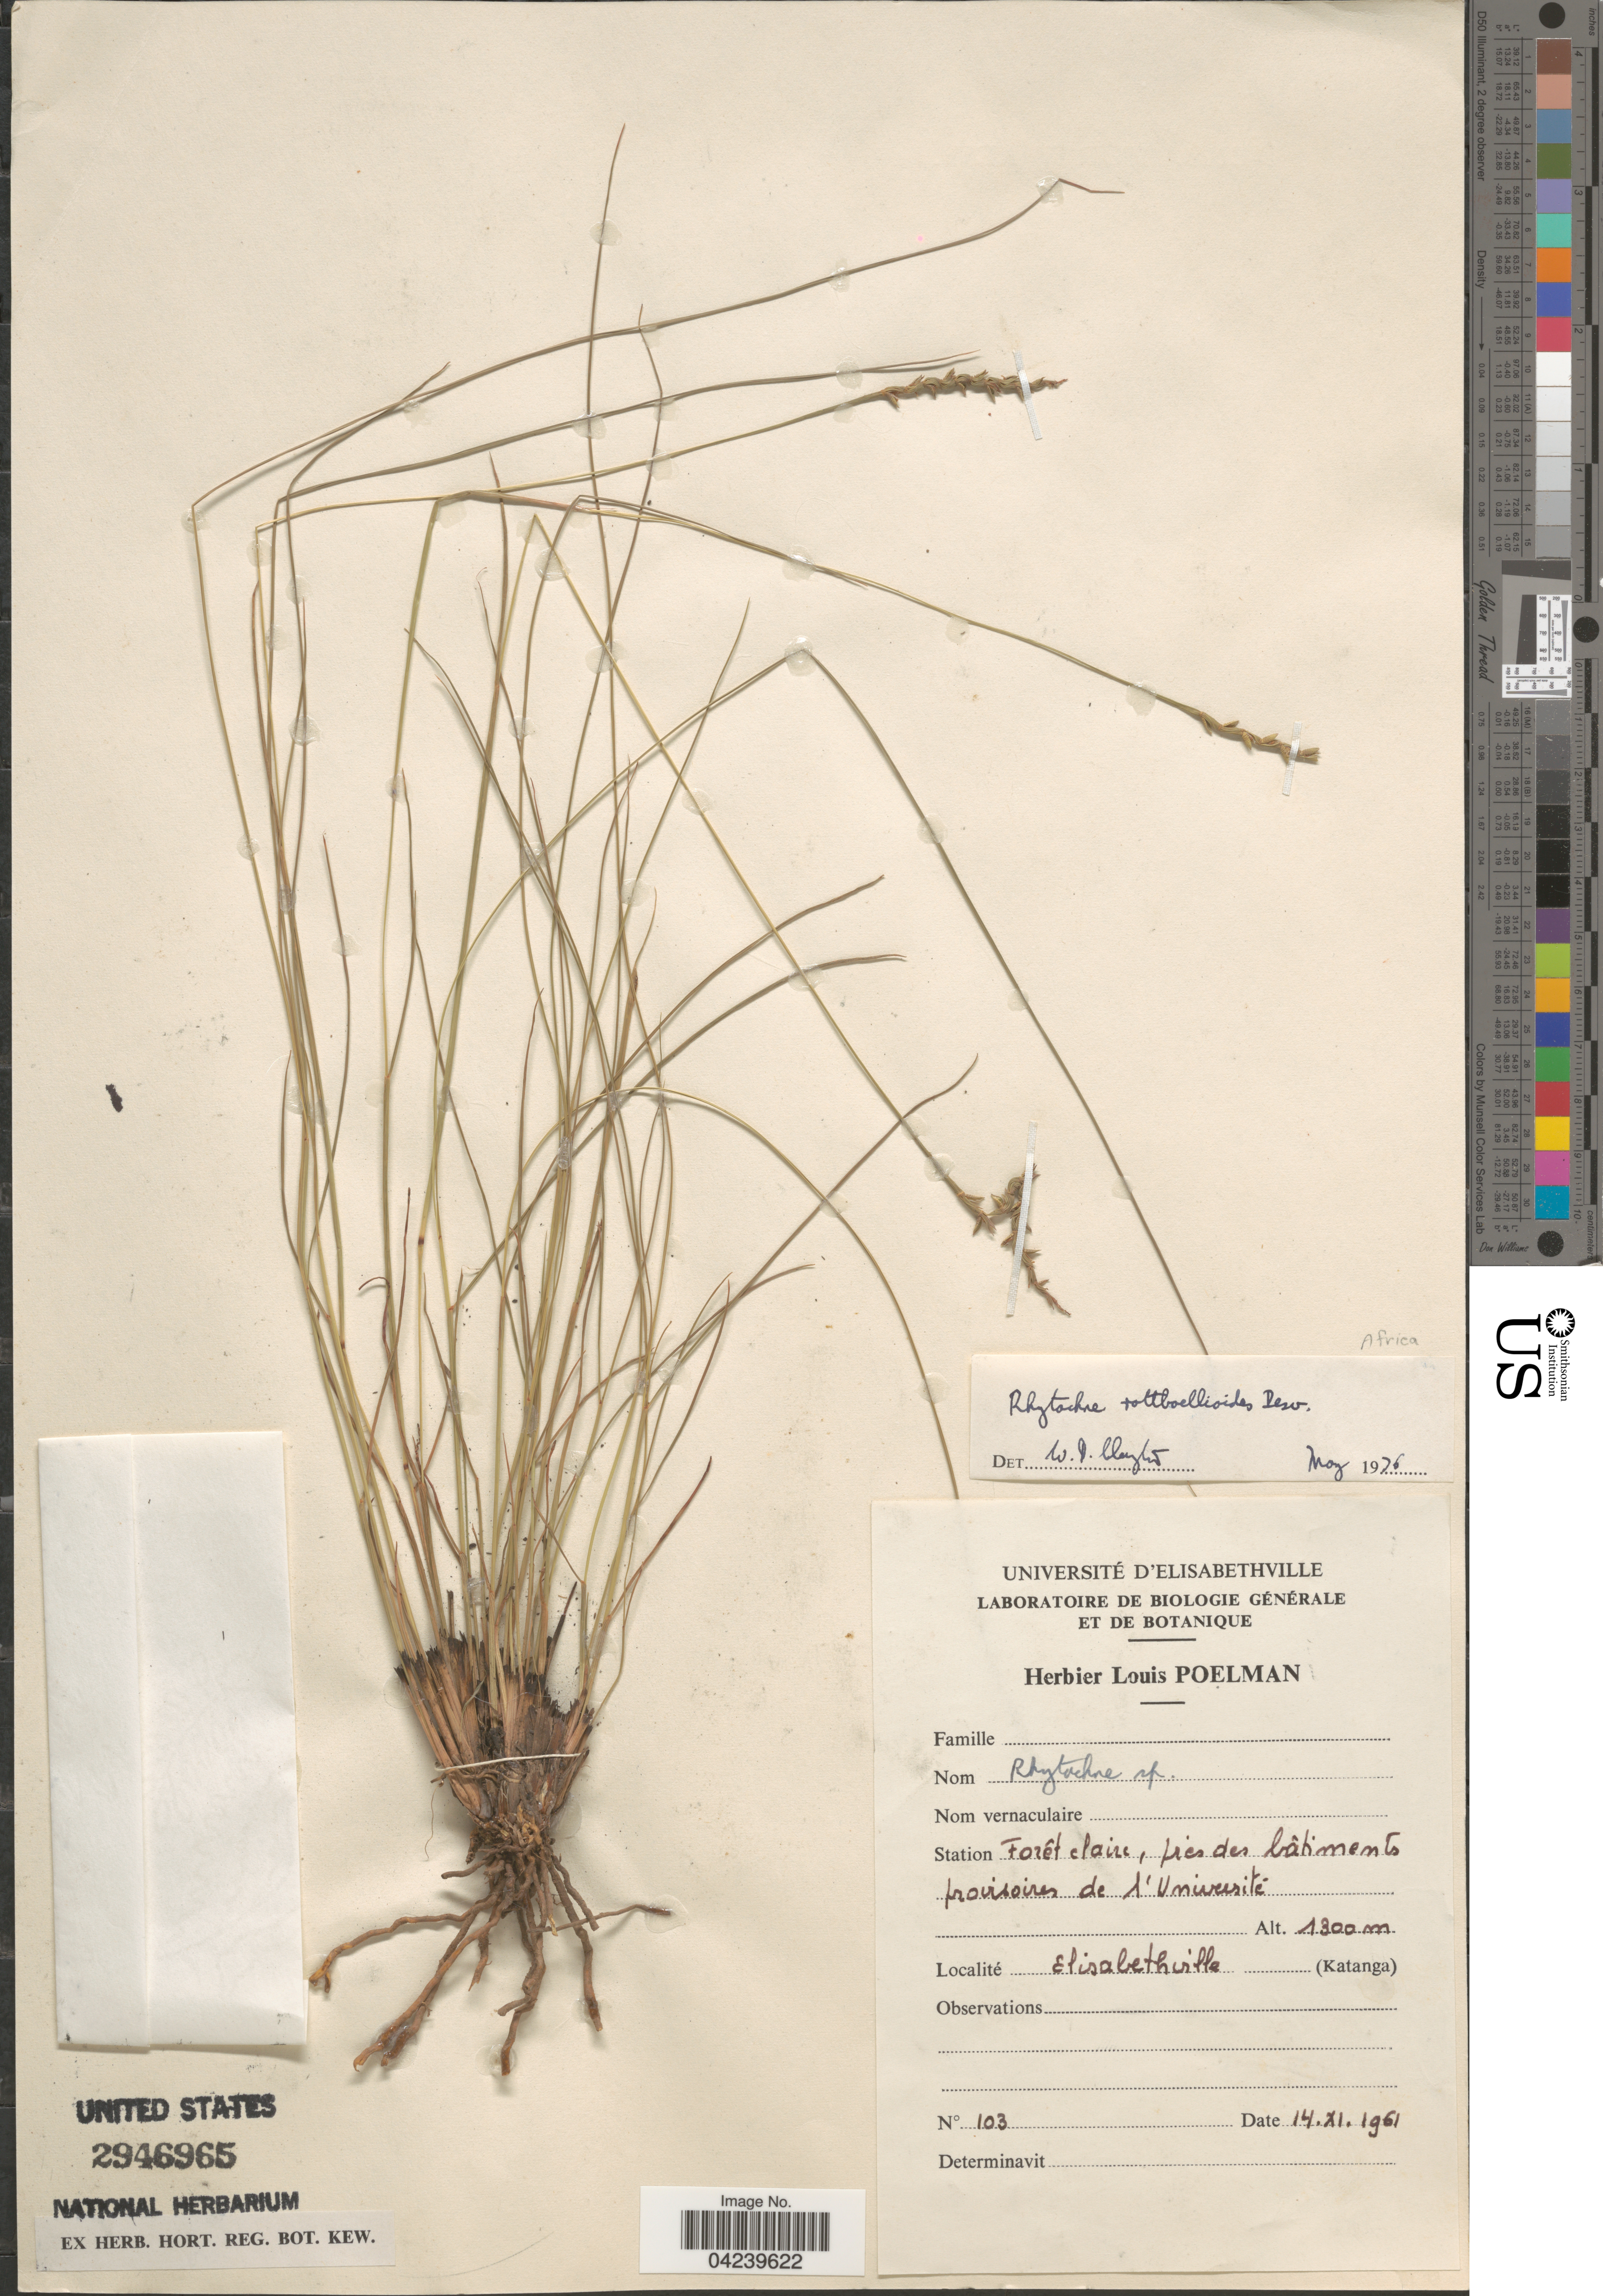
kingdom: Plantae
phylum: Tracheophyta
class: Liliopsida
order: Poales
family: Poaceae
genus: Rhytachne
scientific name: Rhytachne rottboellioides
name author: Desv.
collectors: Ex herb Louis Poelman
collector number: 103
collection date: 1961-11-14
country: Congo, Democratic Republic of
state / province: Haut-Katanga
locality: Station Forêt claire, près des bâtiments provisiones de l'Université. Elisabethville (Katanga).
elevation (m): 1800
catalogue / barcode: US 2946965